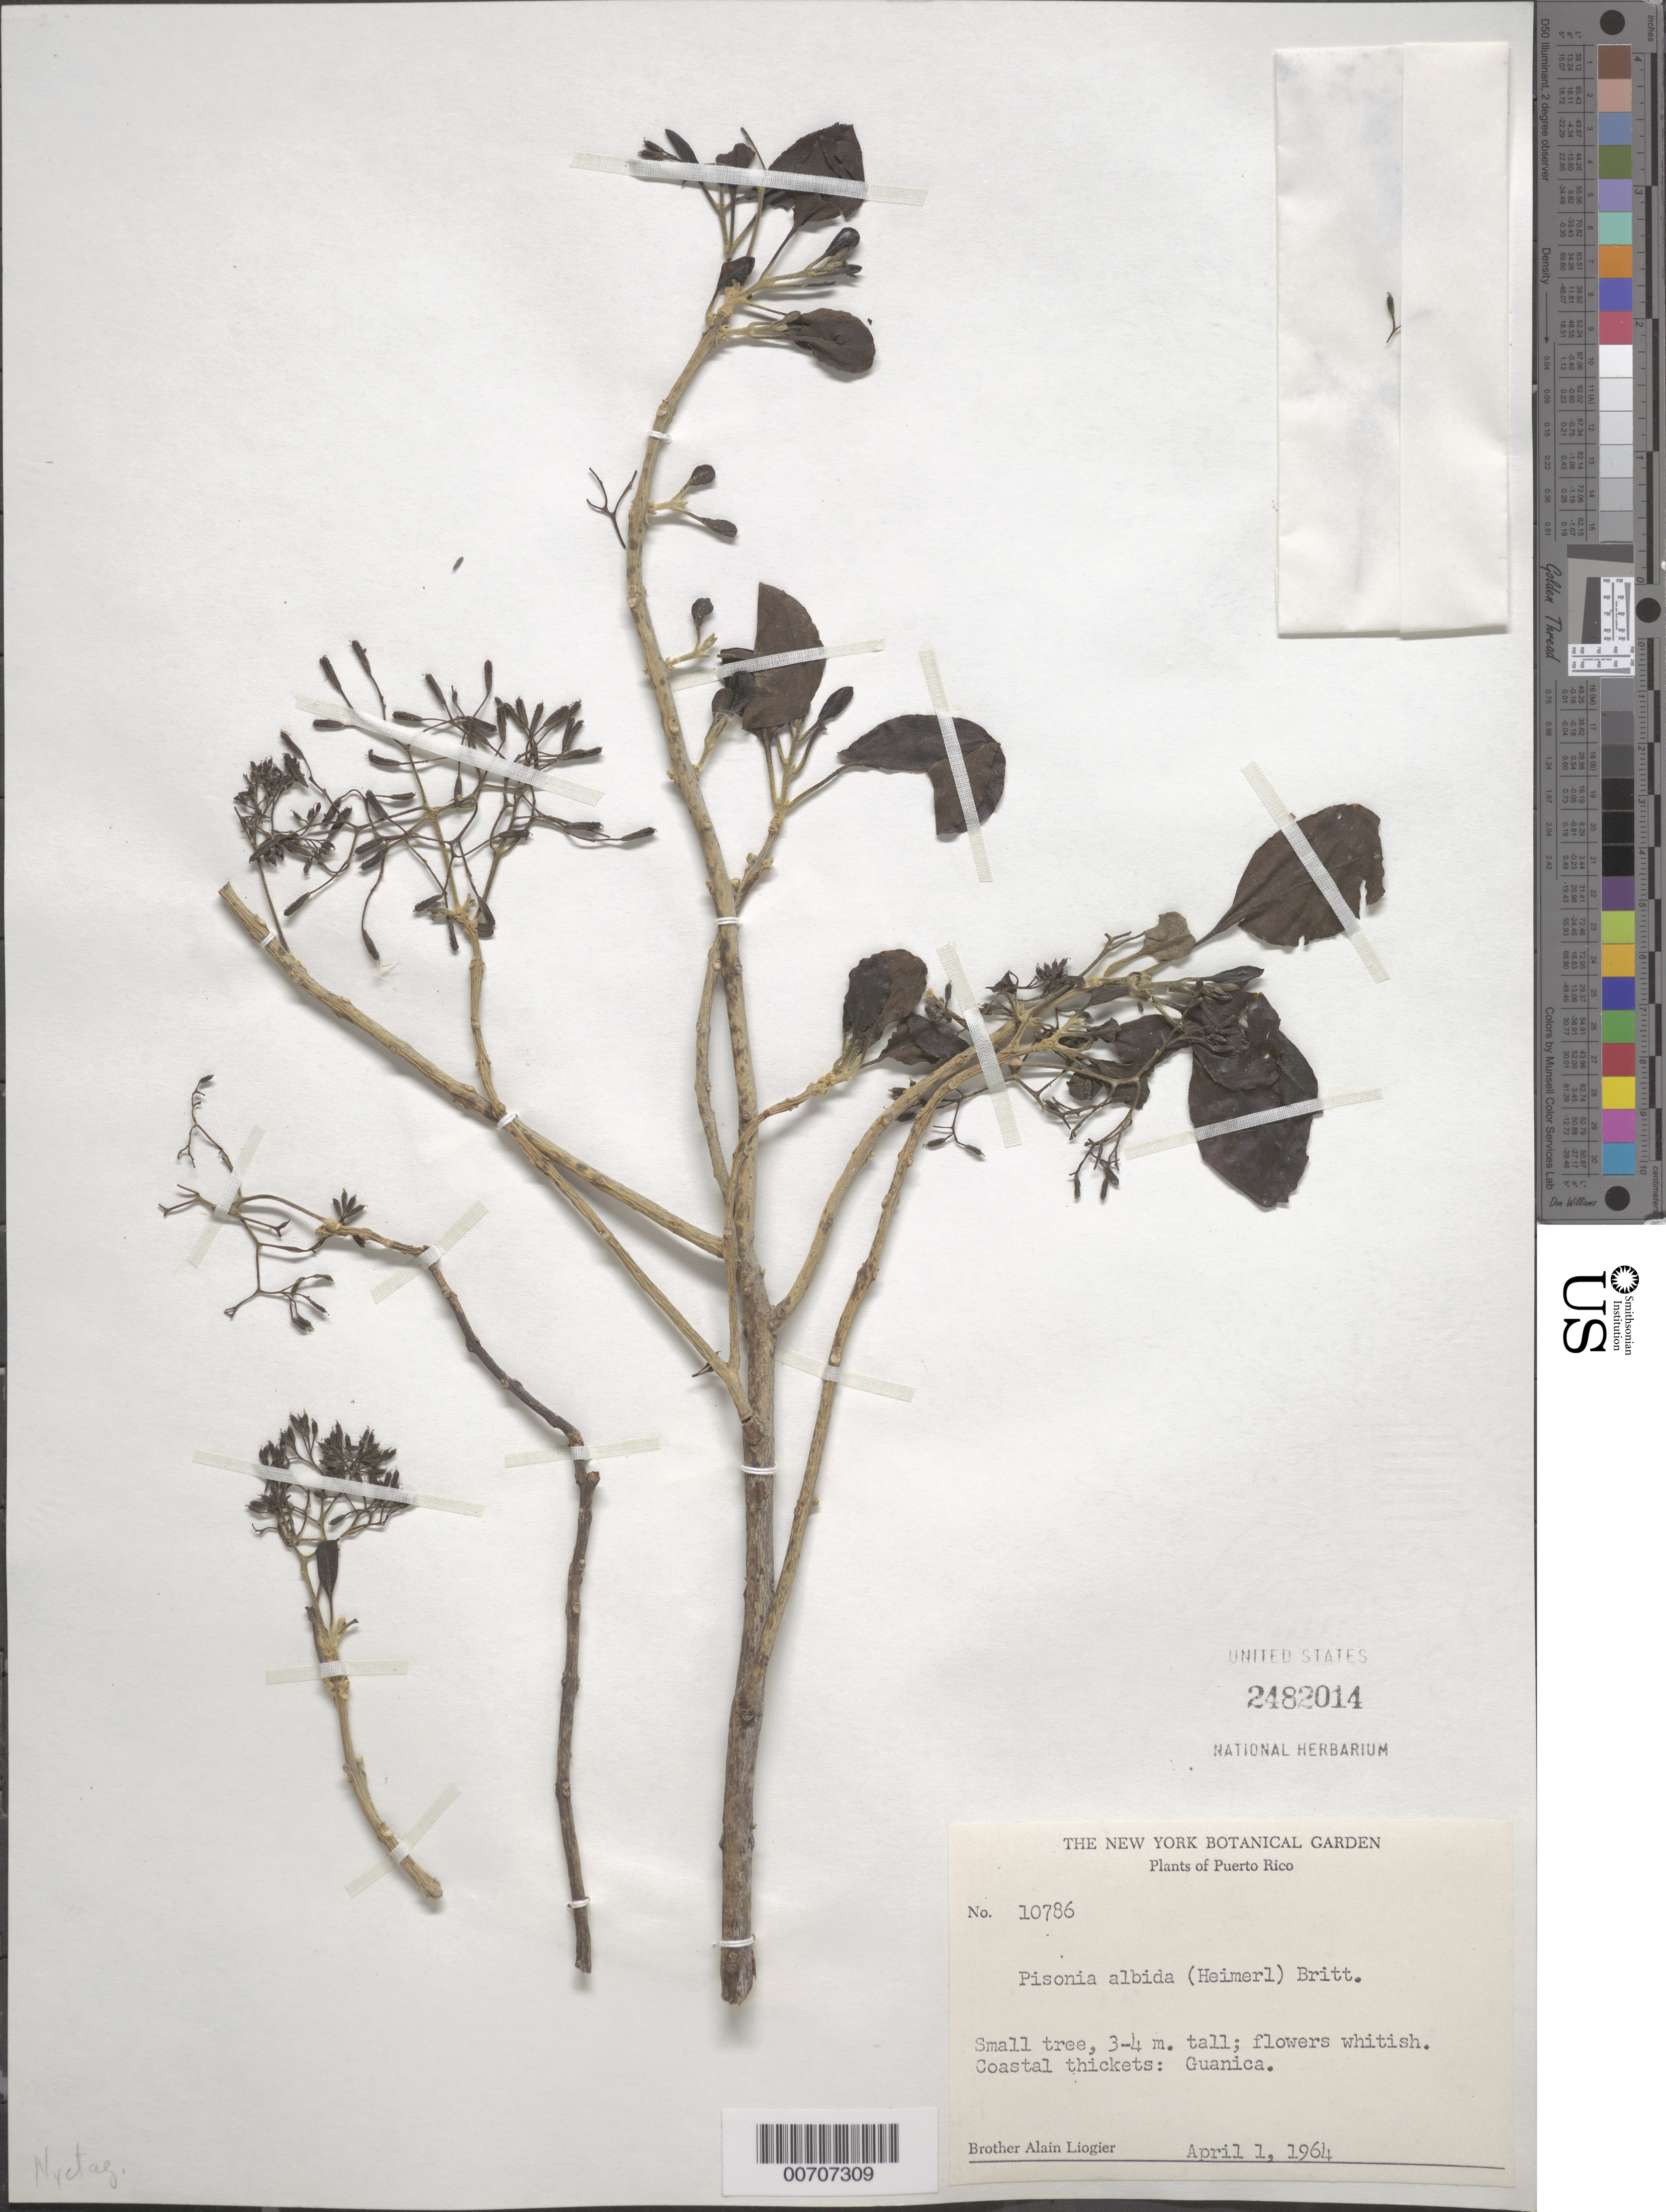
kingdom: Plantae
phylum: Tracheophyta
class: Magnoliopsida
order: Caryophyllales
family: Nyctaginaceae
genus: Pisonia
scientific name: Pisonia albida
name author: (Heimerl) Britton ex Standl.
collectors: A. H. Liogier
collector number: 10786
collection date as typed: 01 Apr 1964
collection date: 1964-04-01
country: Puerto Rico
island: Greater Antilles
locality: Guanica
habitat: Coastal thickets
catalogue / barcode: US 2482014